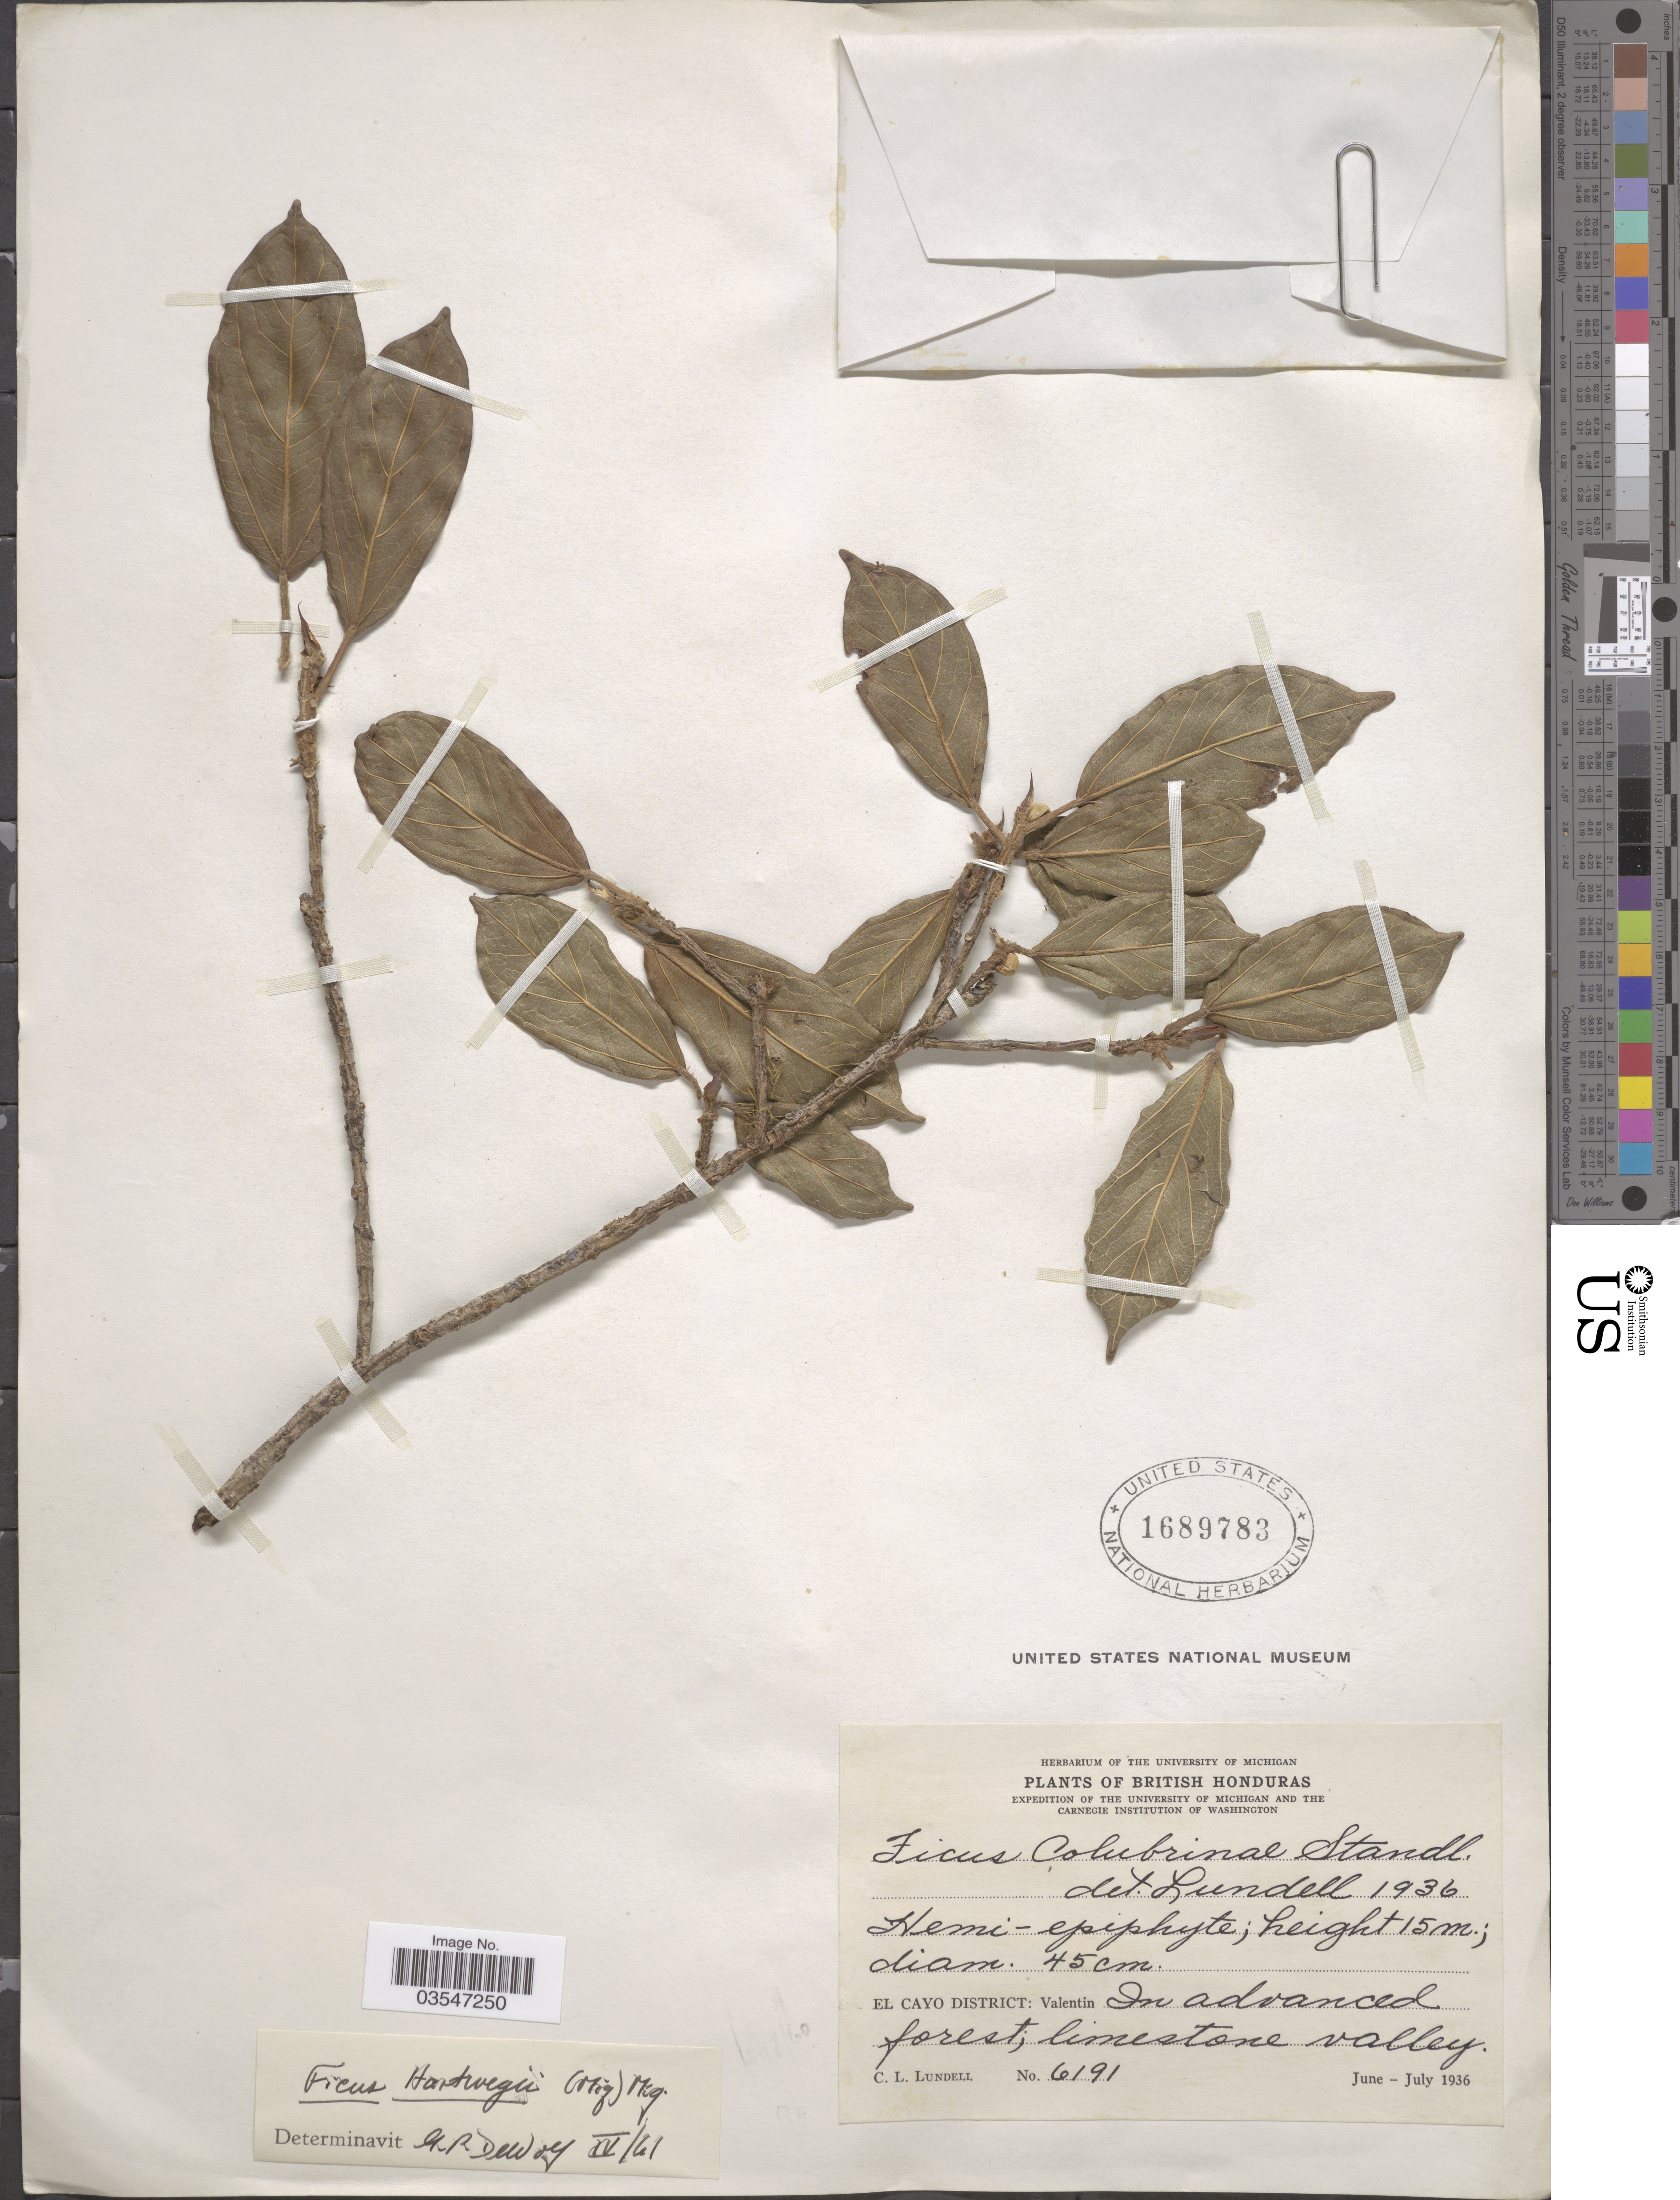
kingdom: Plantae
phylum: Tracheophyta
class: Magnoliopsida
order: Rosales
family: Moraceae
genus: Ficus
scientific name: Ficus hartwegii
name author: (Miq.) Miq.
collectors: C. L. Lundell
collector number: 6191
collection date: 1936-06/1936-07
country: Belize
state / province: Cayo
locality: British Honduras. El Cayo District: Valentin. In advanced forest, limestone valley.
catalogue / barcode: US 1689783